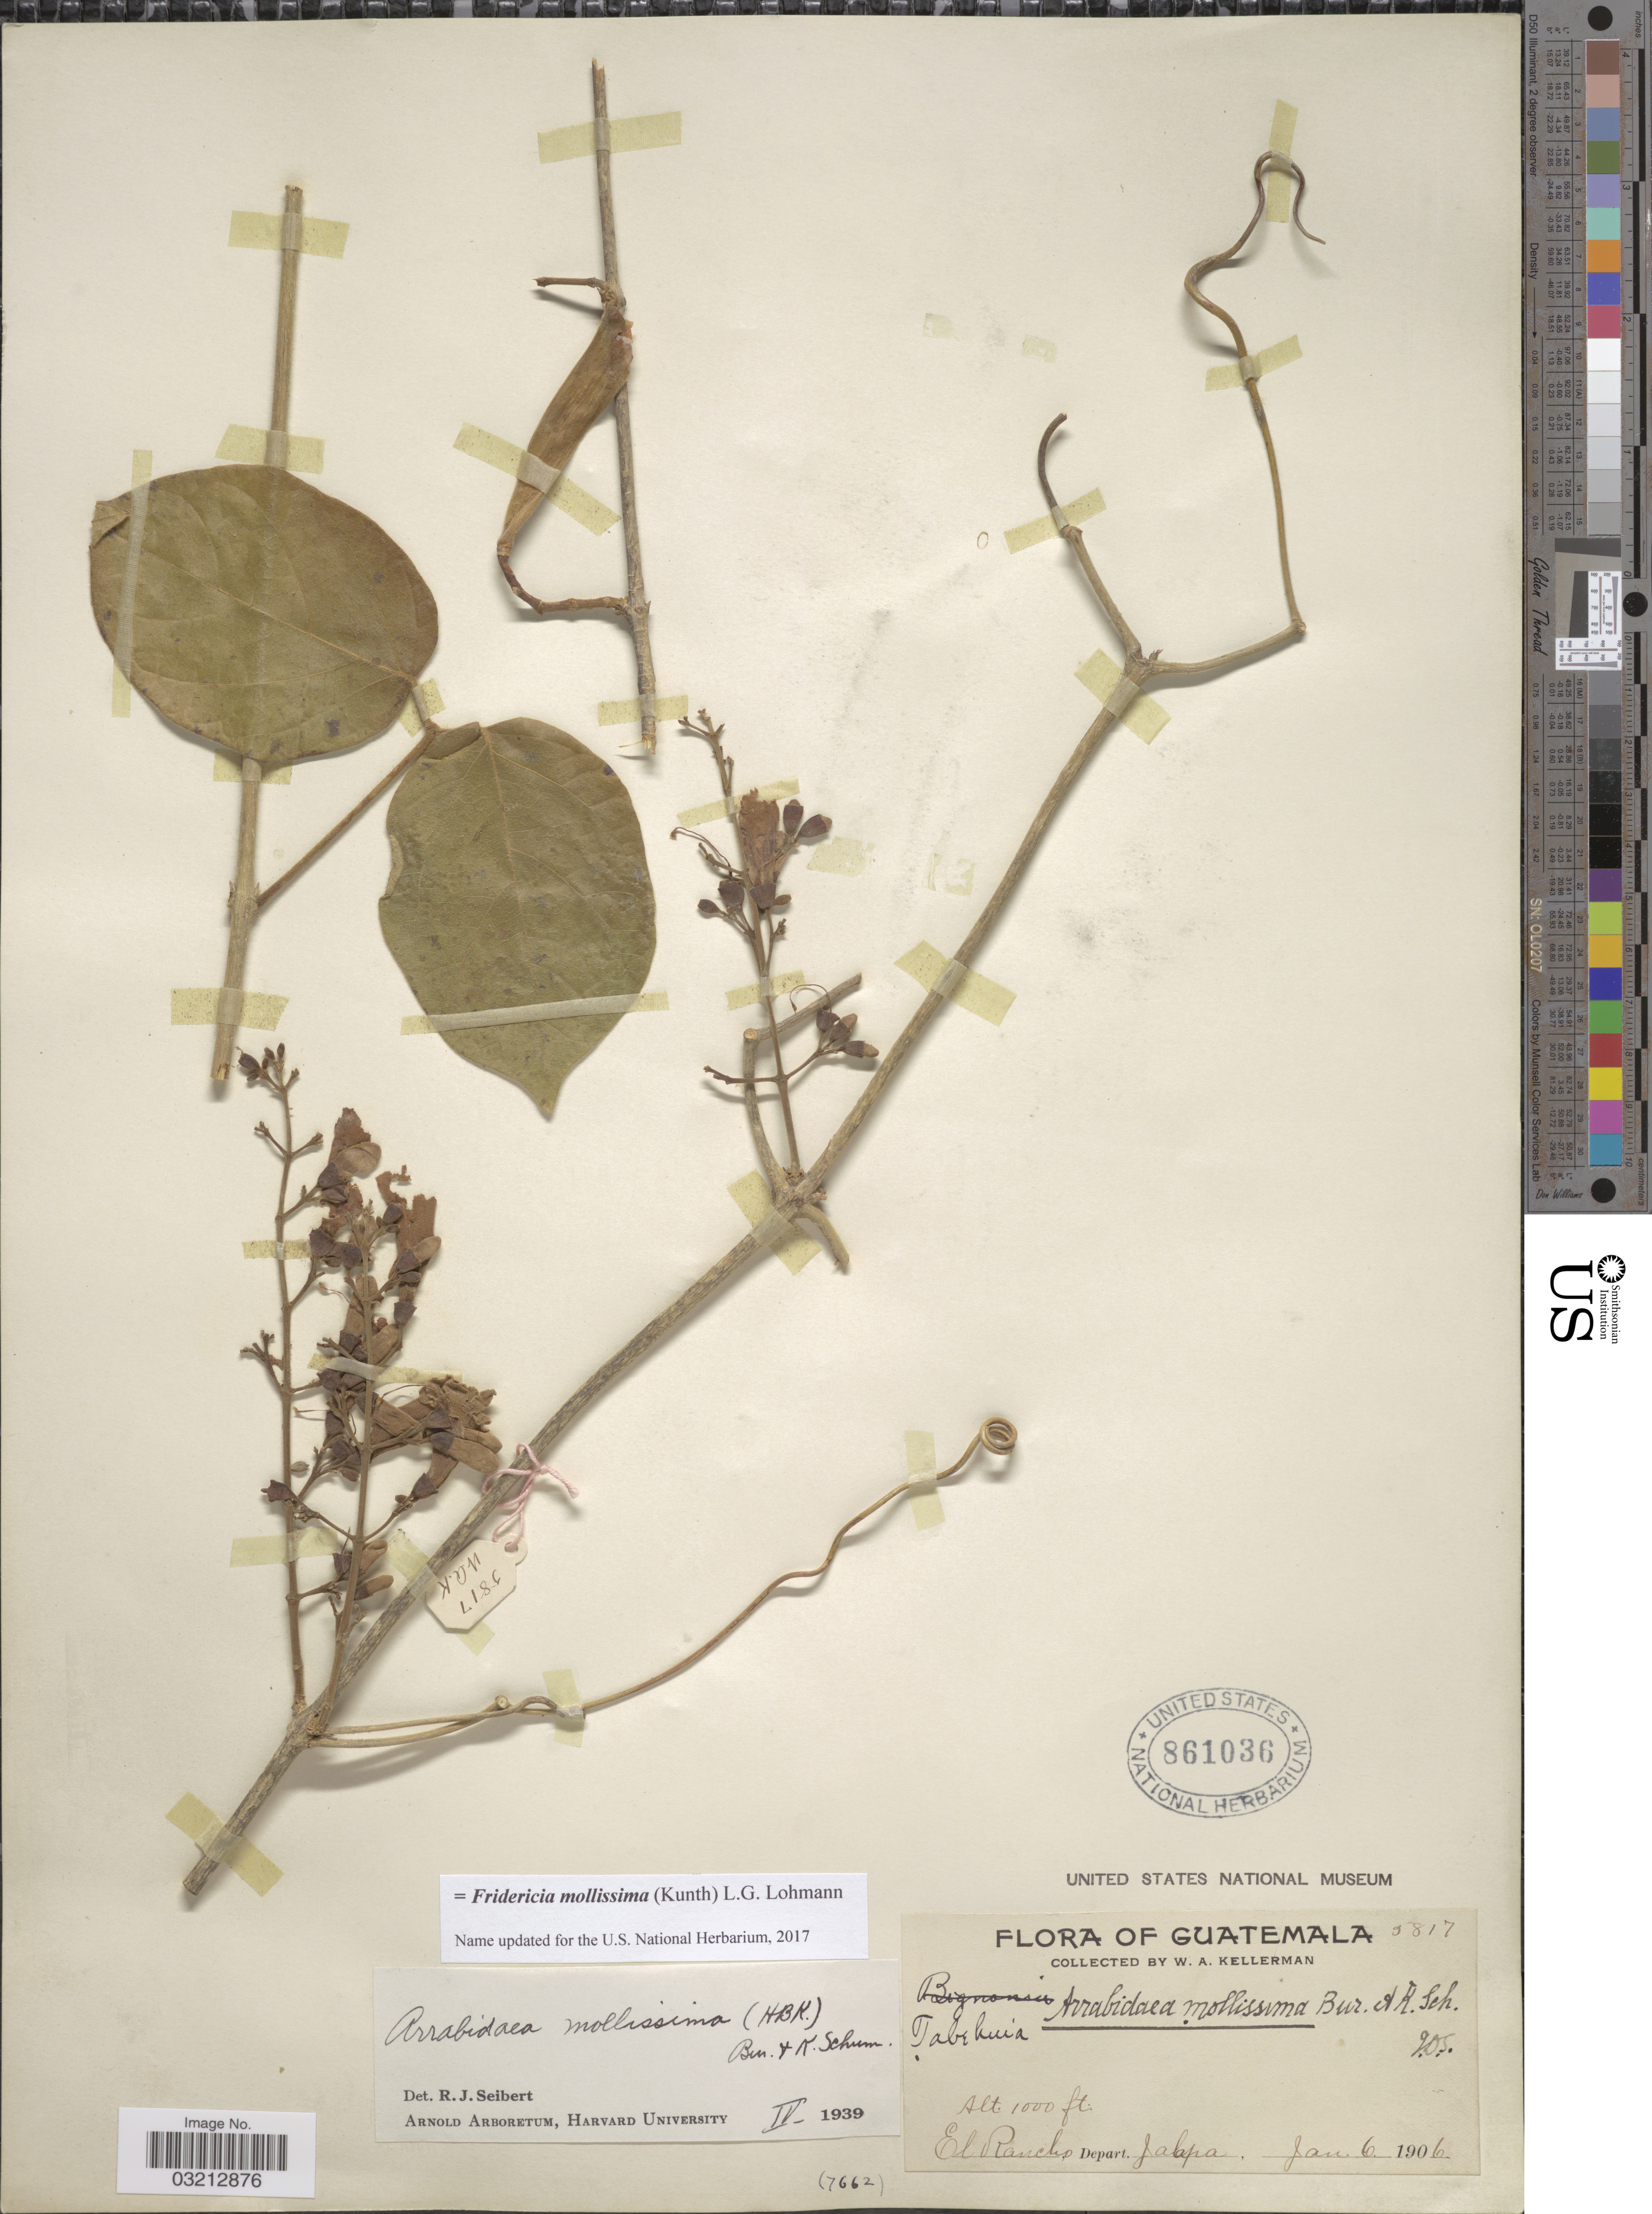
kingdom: Plantae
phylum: Tracheophyta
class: Magnoliopsida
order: Lamiales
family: Bignoniaceae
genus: Fridericia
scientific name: Fridericia mollissima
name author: (Kunth) L.G. Lohmann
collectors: W. Kellerman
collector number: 5817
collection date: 1906-01-06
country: Guatemala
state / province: Jalapa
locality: El Rancho. Depart. Jalapa.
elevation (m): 305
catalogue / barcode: US 861036